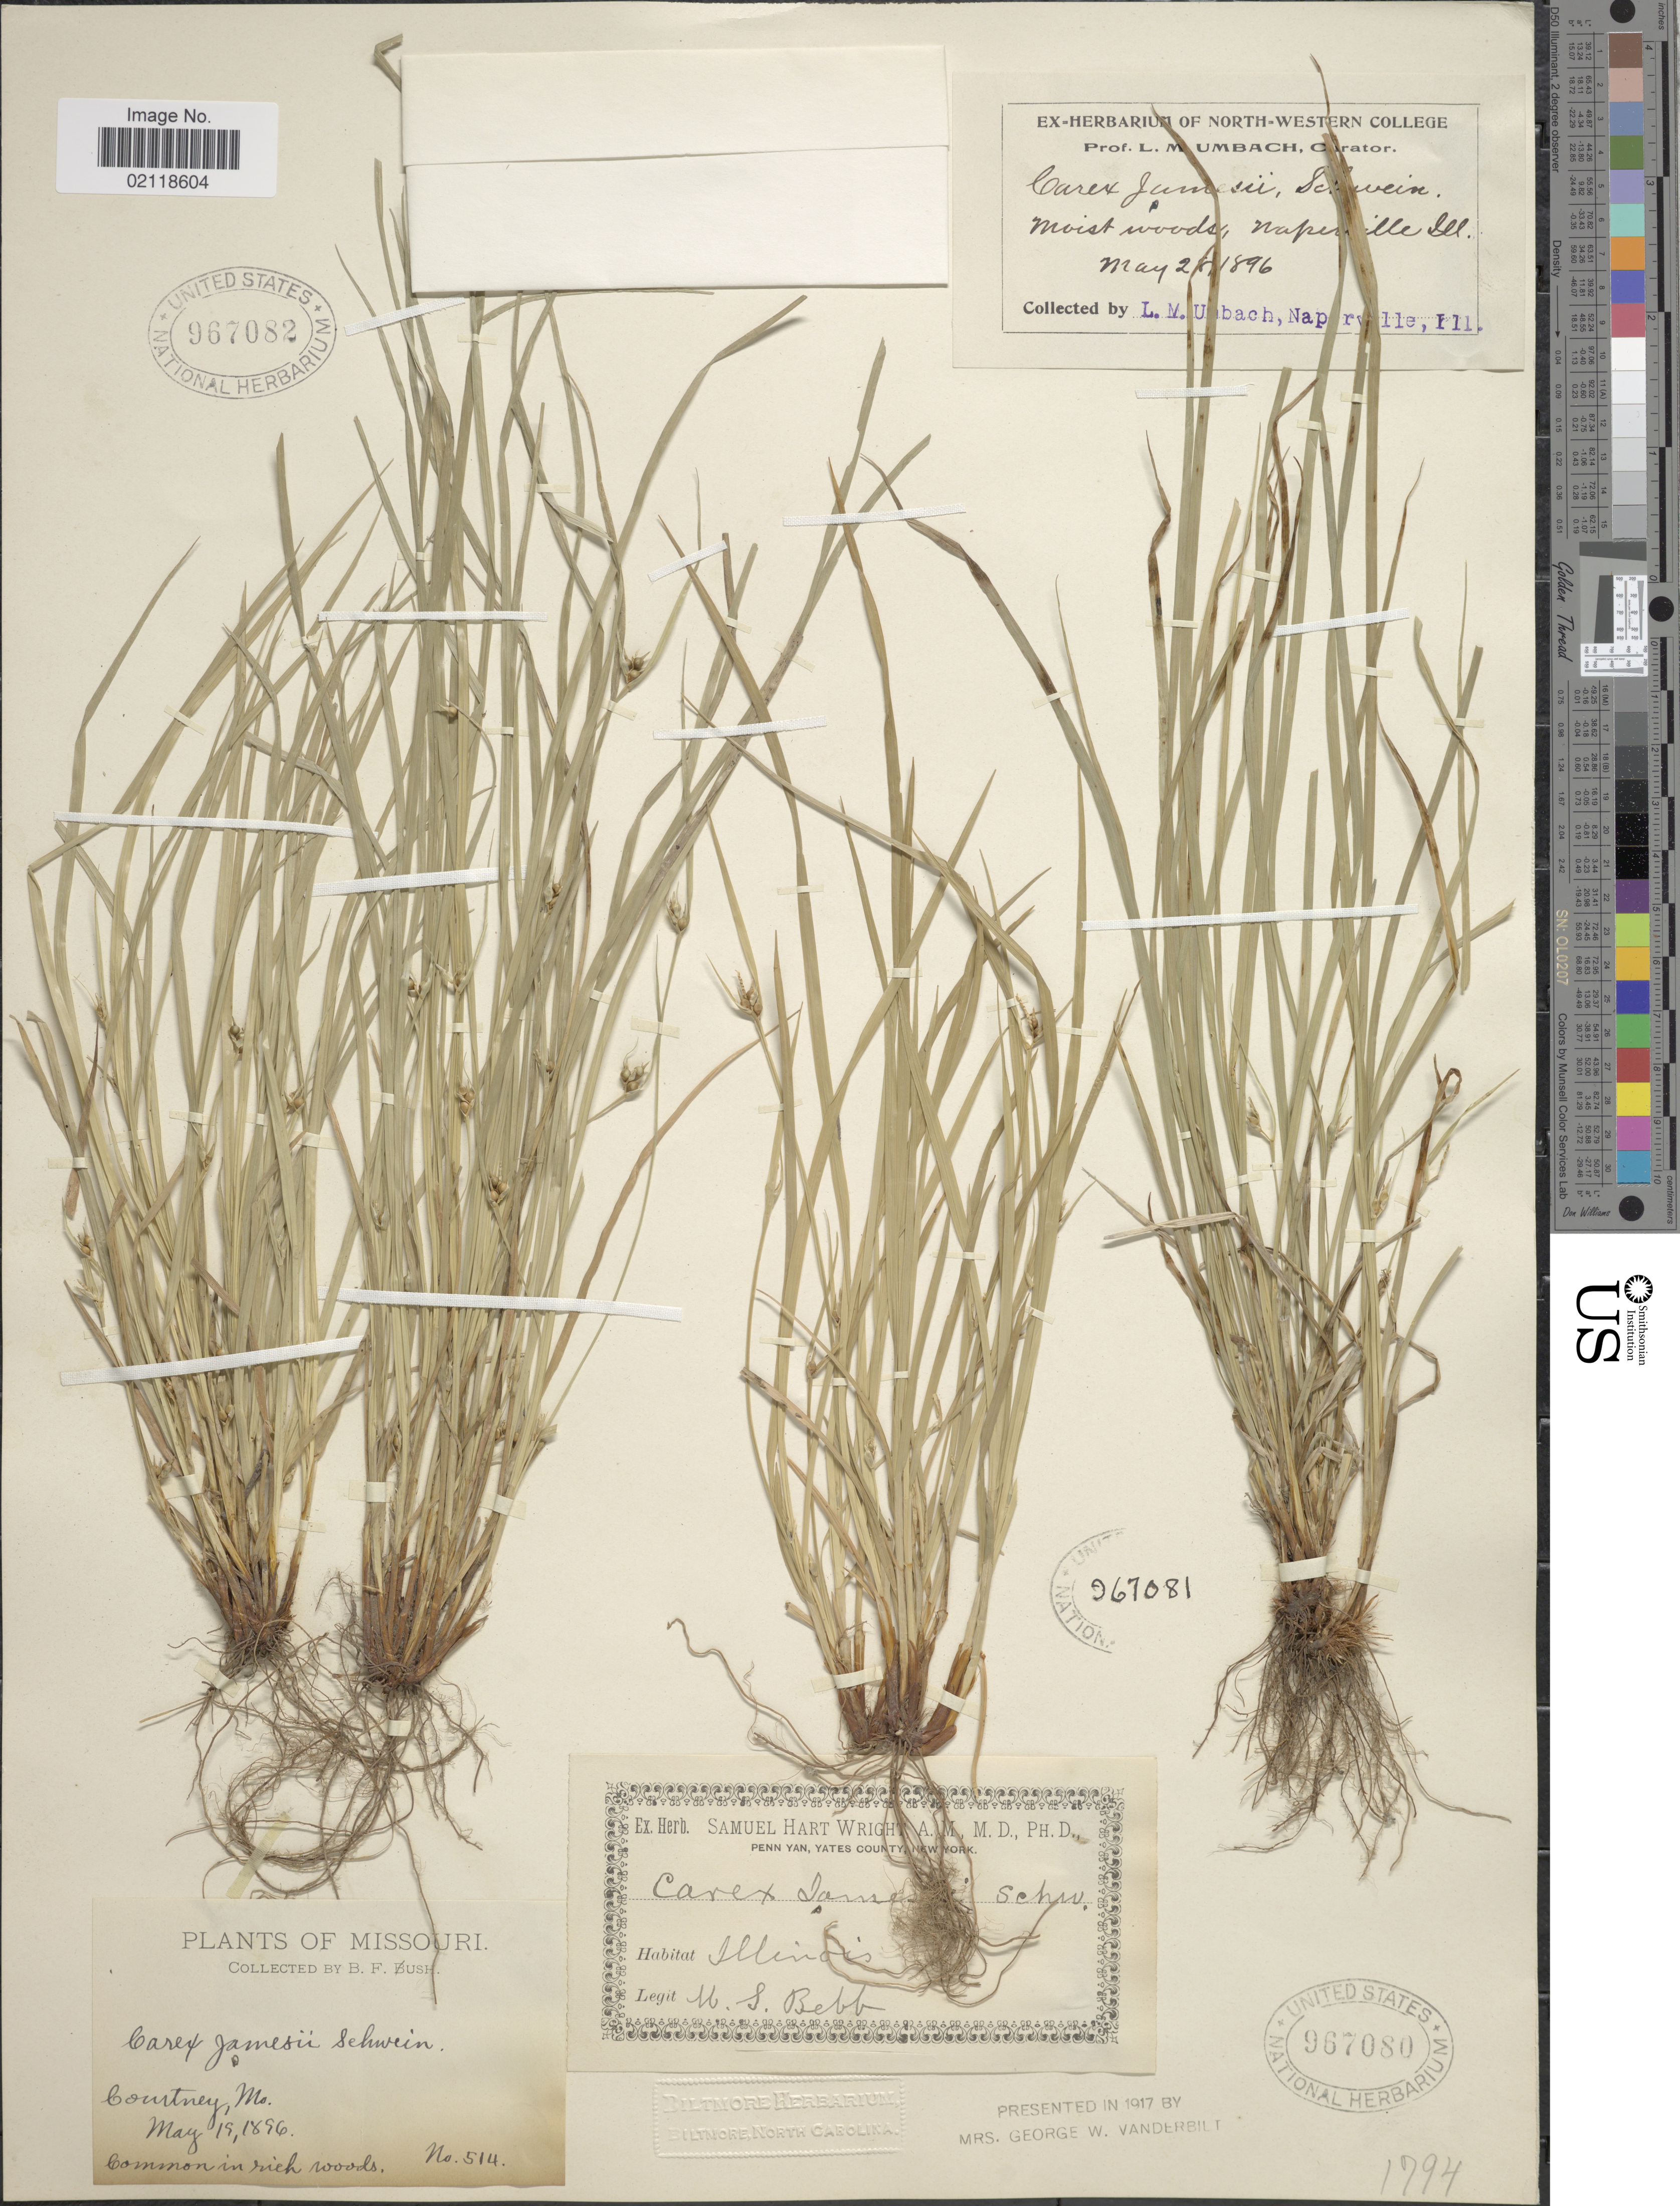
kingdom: Plantae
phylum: Tracheophyta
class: Liliopsida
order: Poales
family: Cyperaceae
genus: Carex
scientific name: Carex jamesii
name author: Schwein.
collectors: B. F. Bush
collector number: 514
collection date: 1896-05-19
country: United States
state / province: Missouri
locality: Courtney, common in rich woods.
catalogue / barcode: US 967082